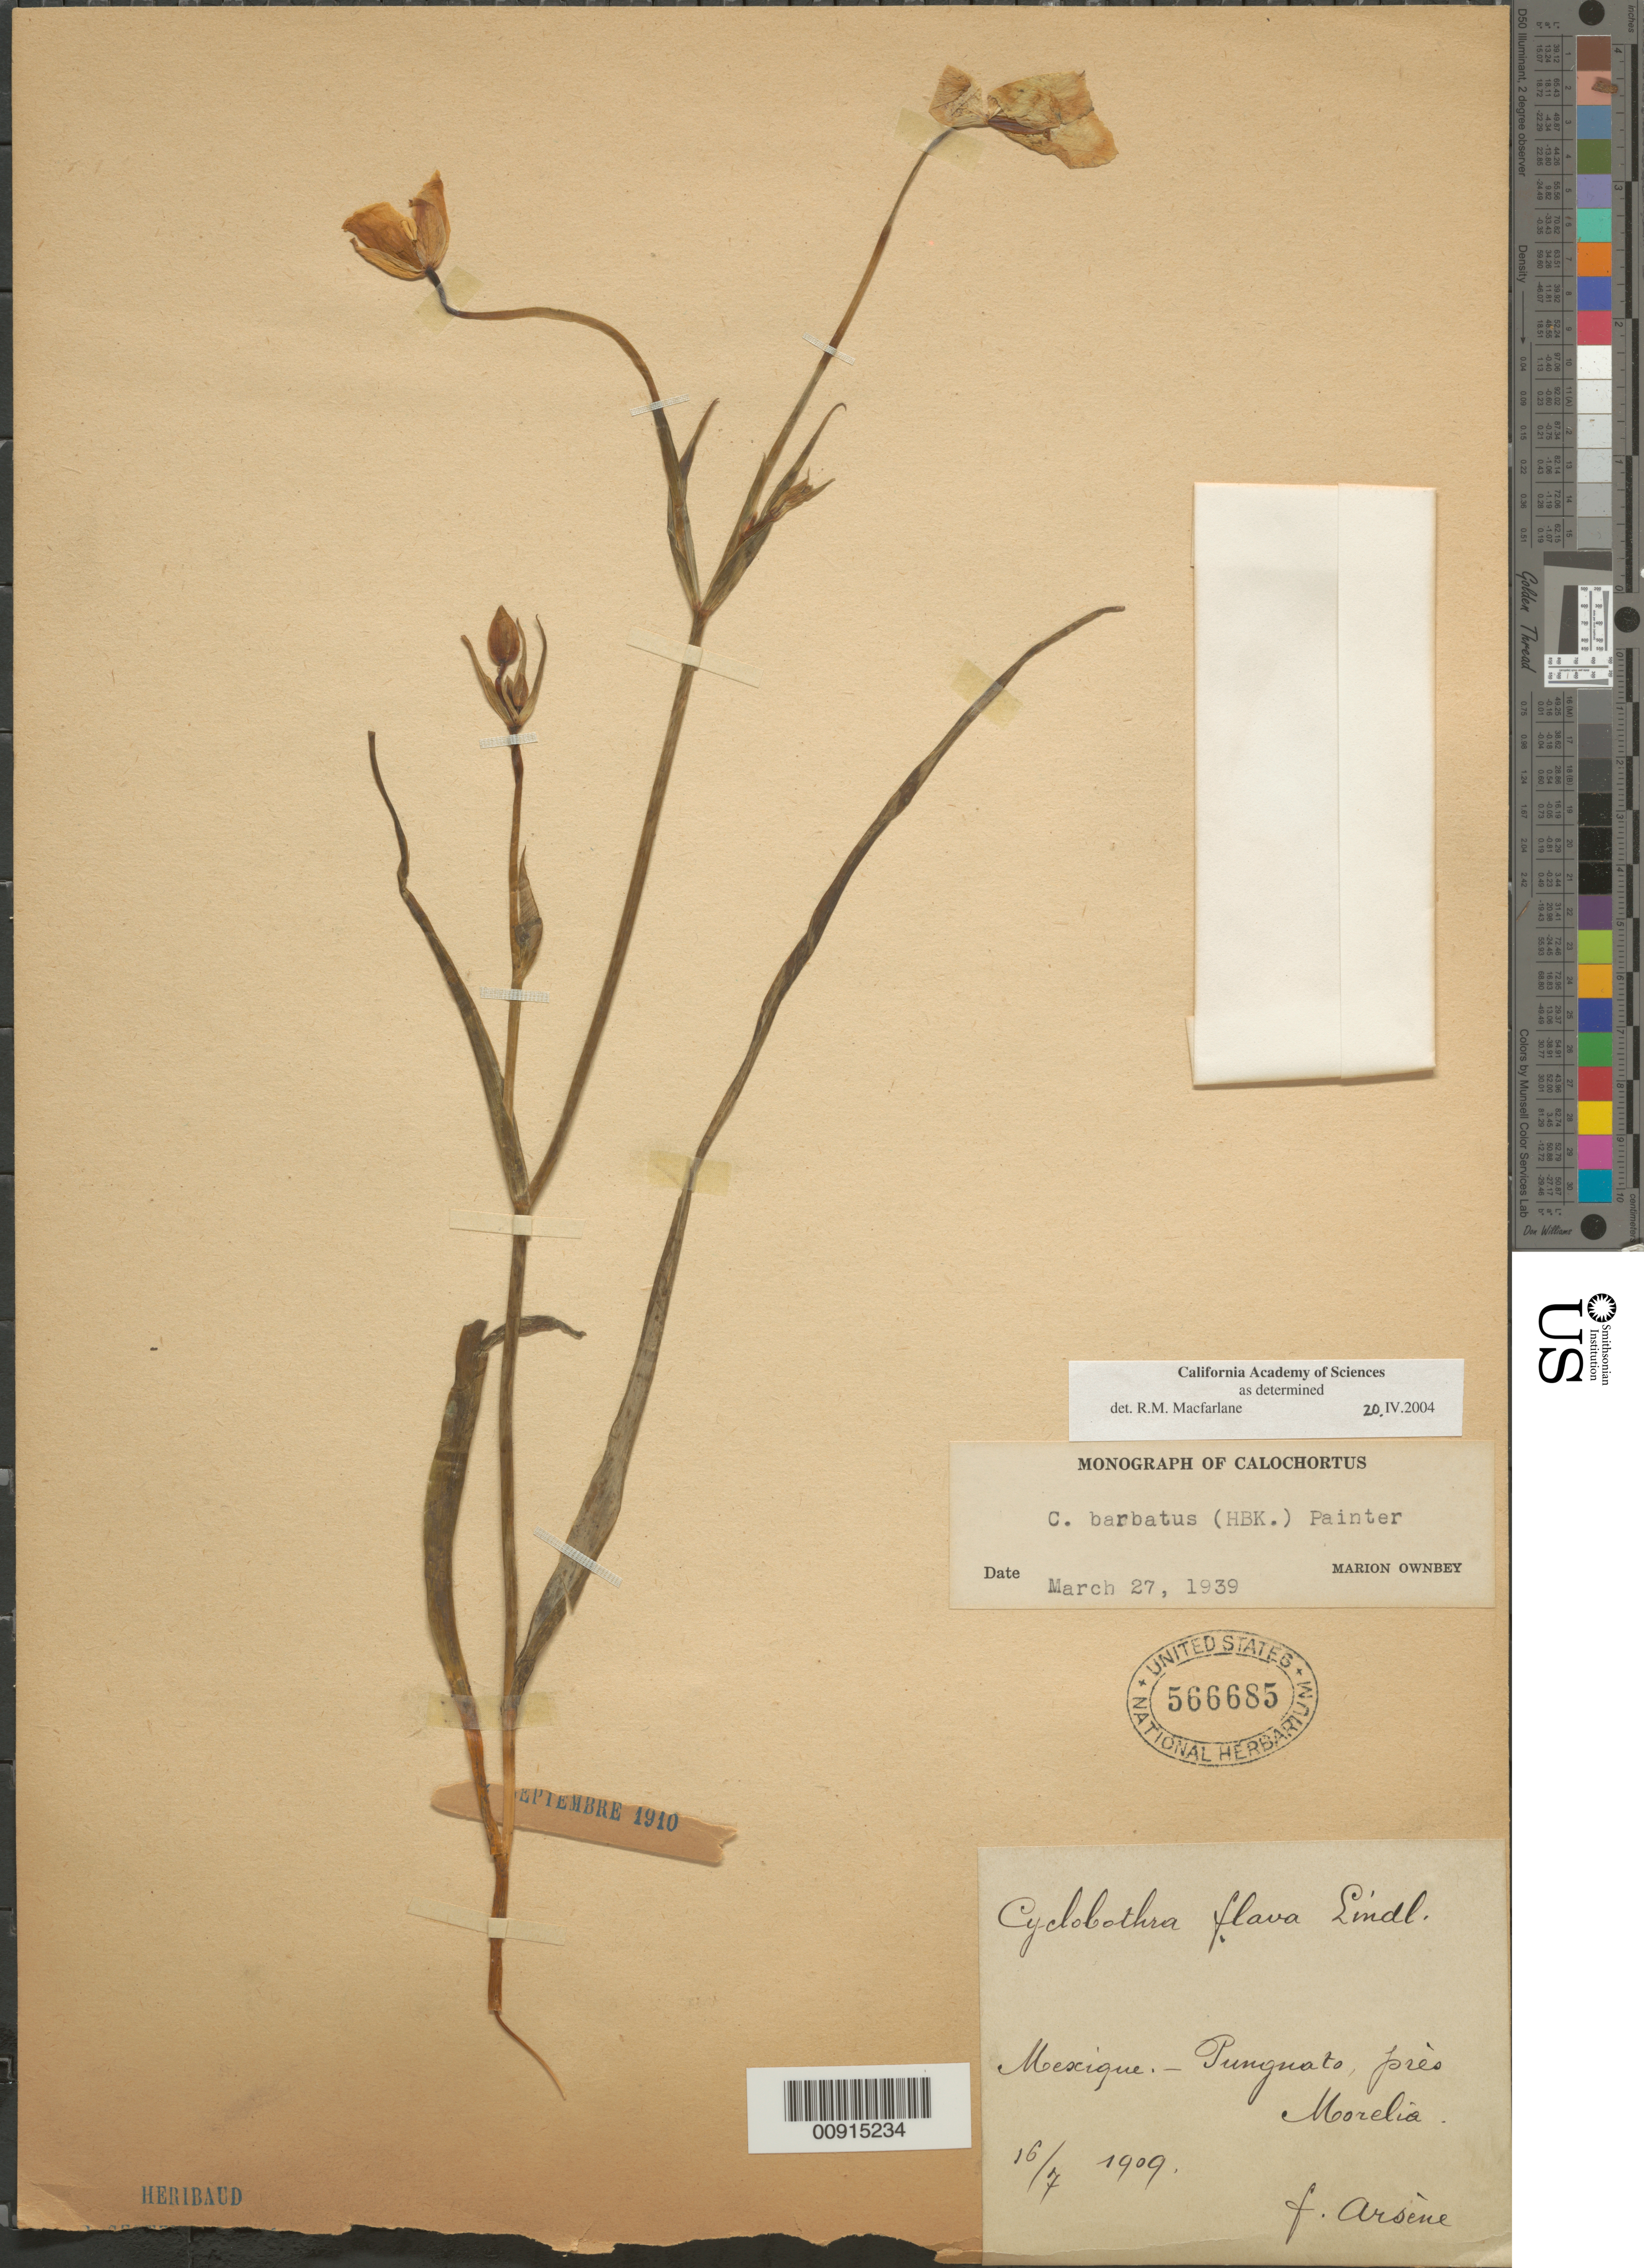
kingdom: Plantae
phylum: Tracheophyta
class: Liliopsida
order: Liliales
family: Liliaceae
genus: Calochortus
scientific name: Calochortus barbatus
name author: (Kunth) J.H. Painter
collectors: Bro. G. Arsène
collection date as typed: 16 Jul 1909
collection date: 1909-07-16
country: Mexico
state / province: Michoacán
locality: Punguato, près Morelia.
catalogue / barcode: US 566685